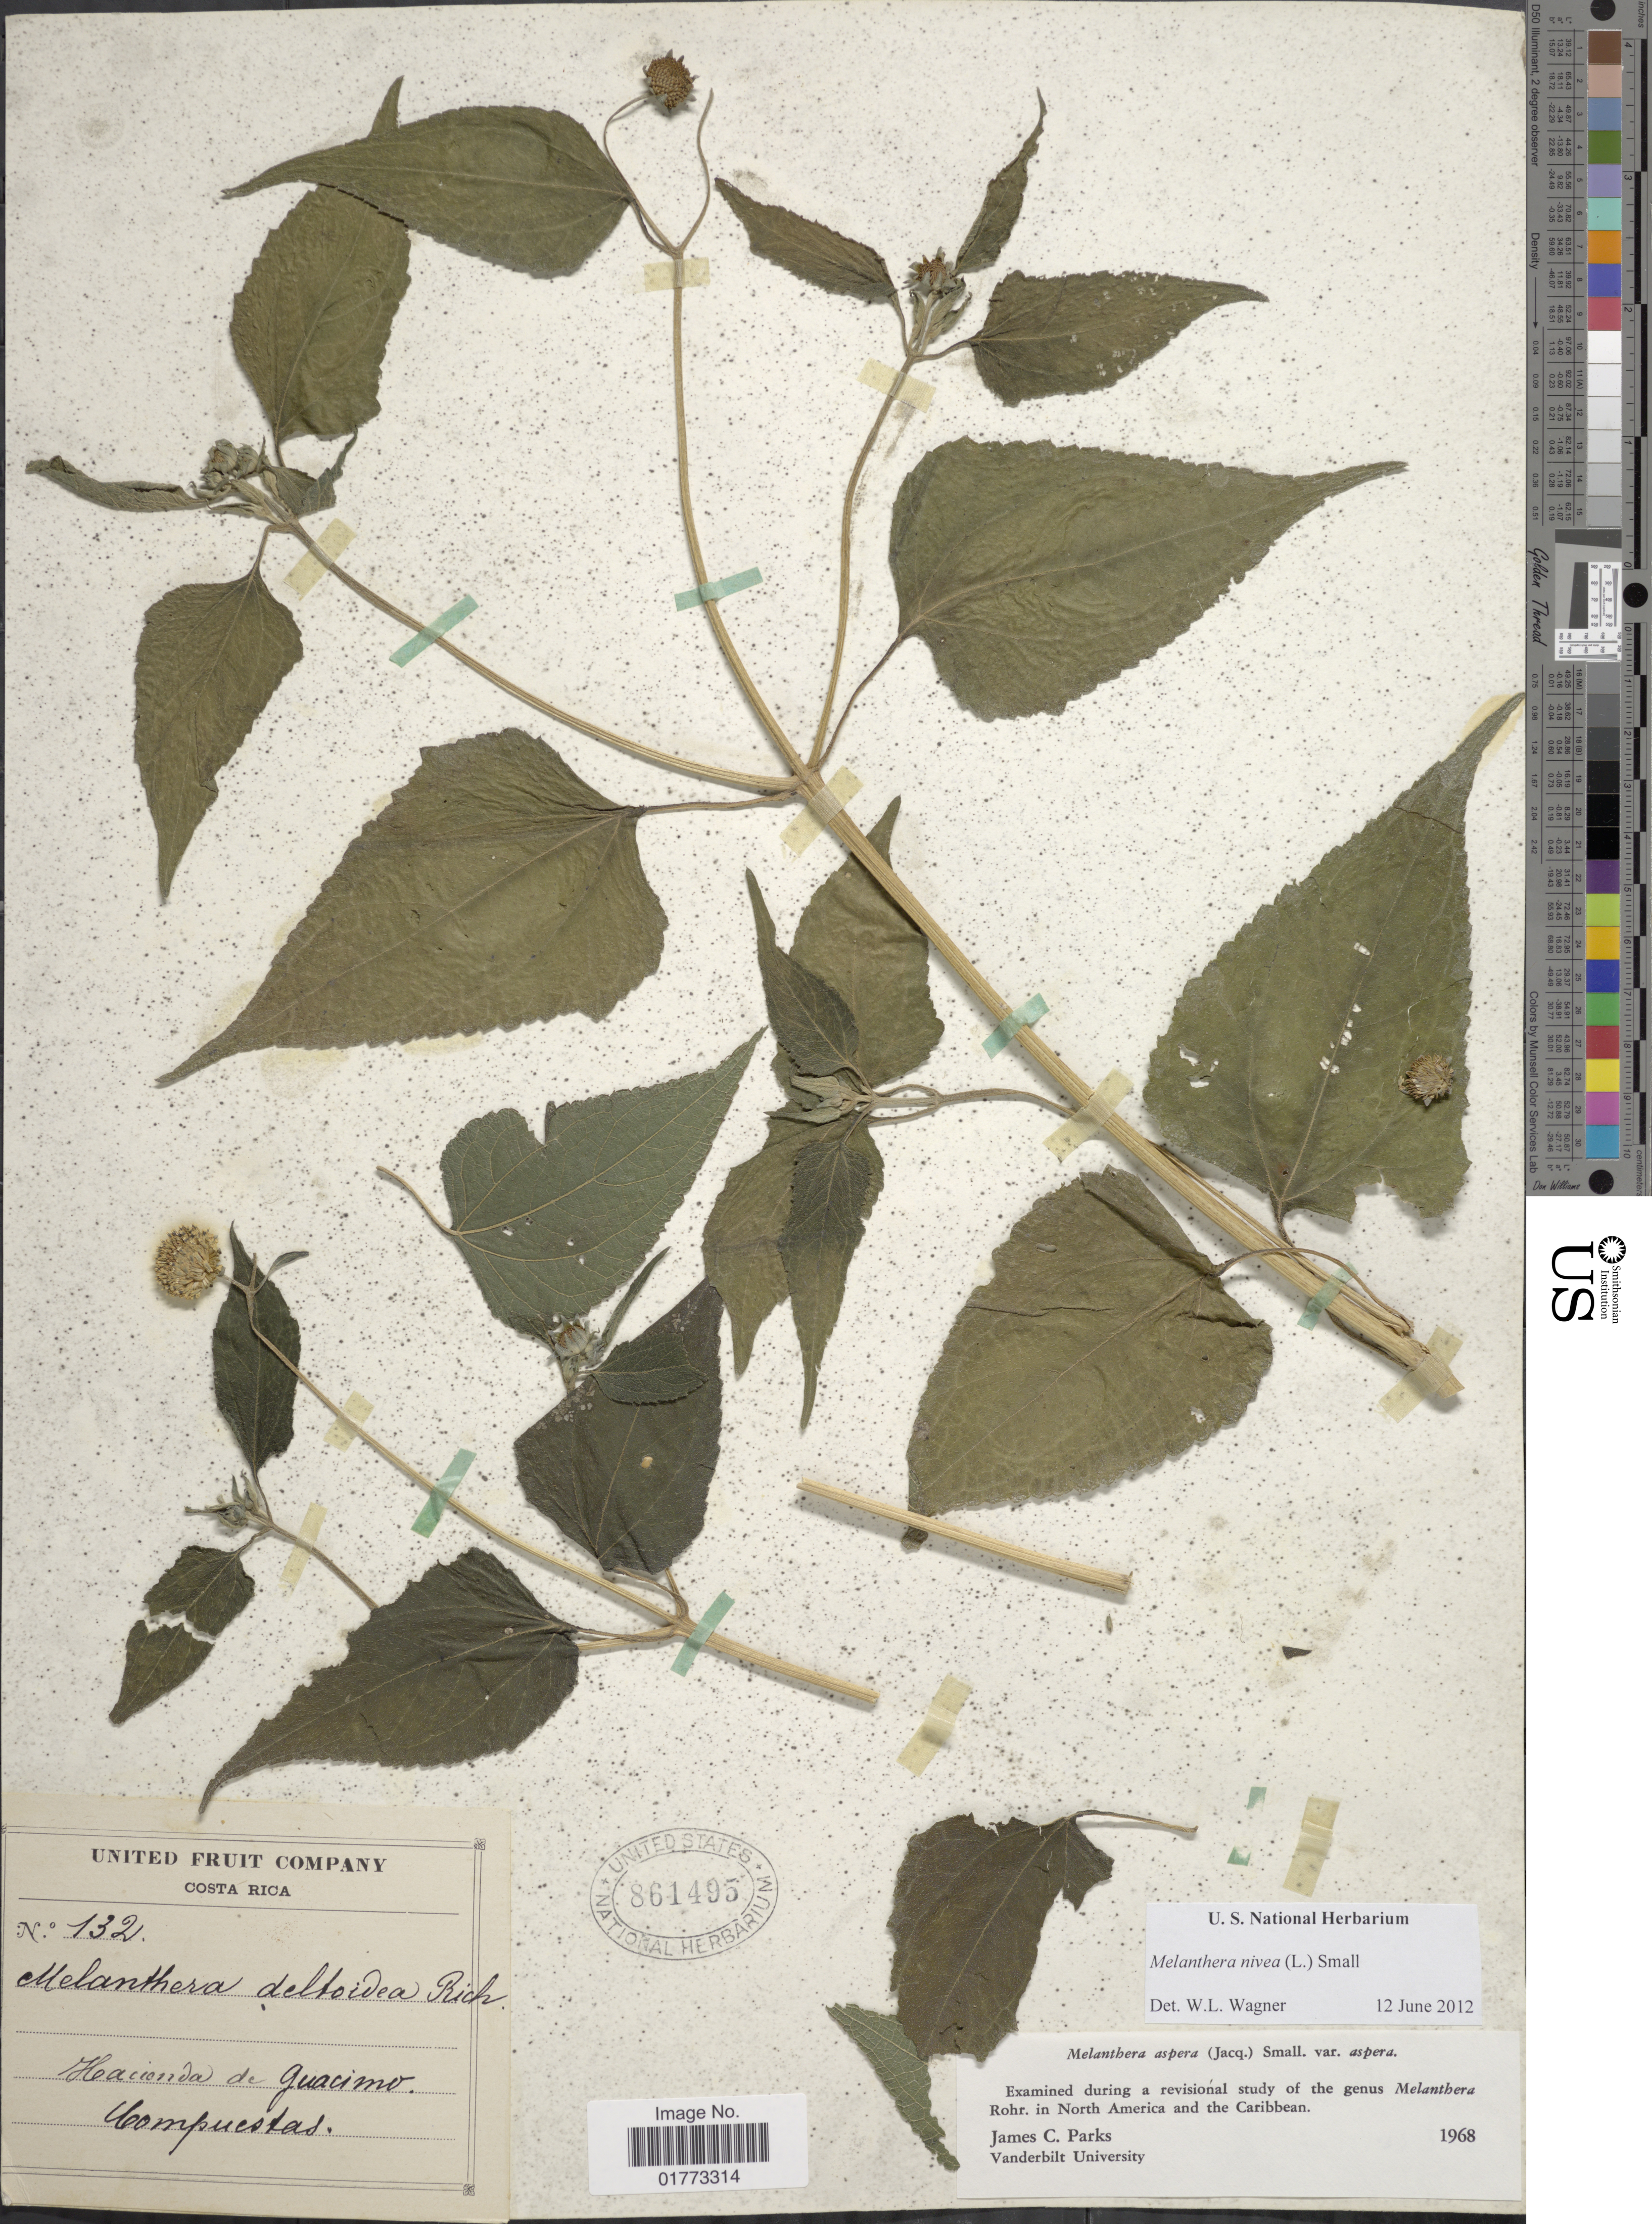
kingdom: Plantae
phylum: Tracheophyta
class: Magnoliopsida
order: Asterales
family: Asteraceae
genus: Melanthera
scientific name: Melanthera nivea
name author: (L.) Small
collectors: United Fruit Company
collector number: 132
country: Costa Rica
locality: Hacienda de Guacimo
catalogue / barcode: US 861495